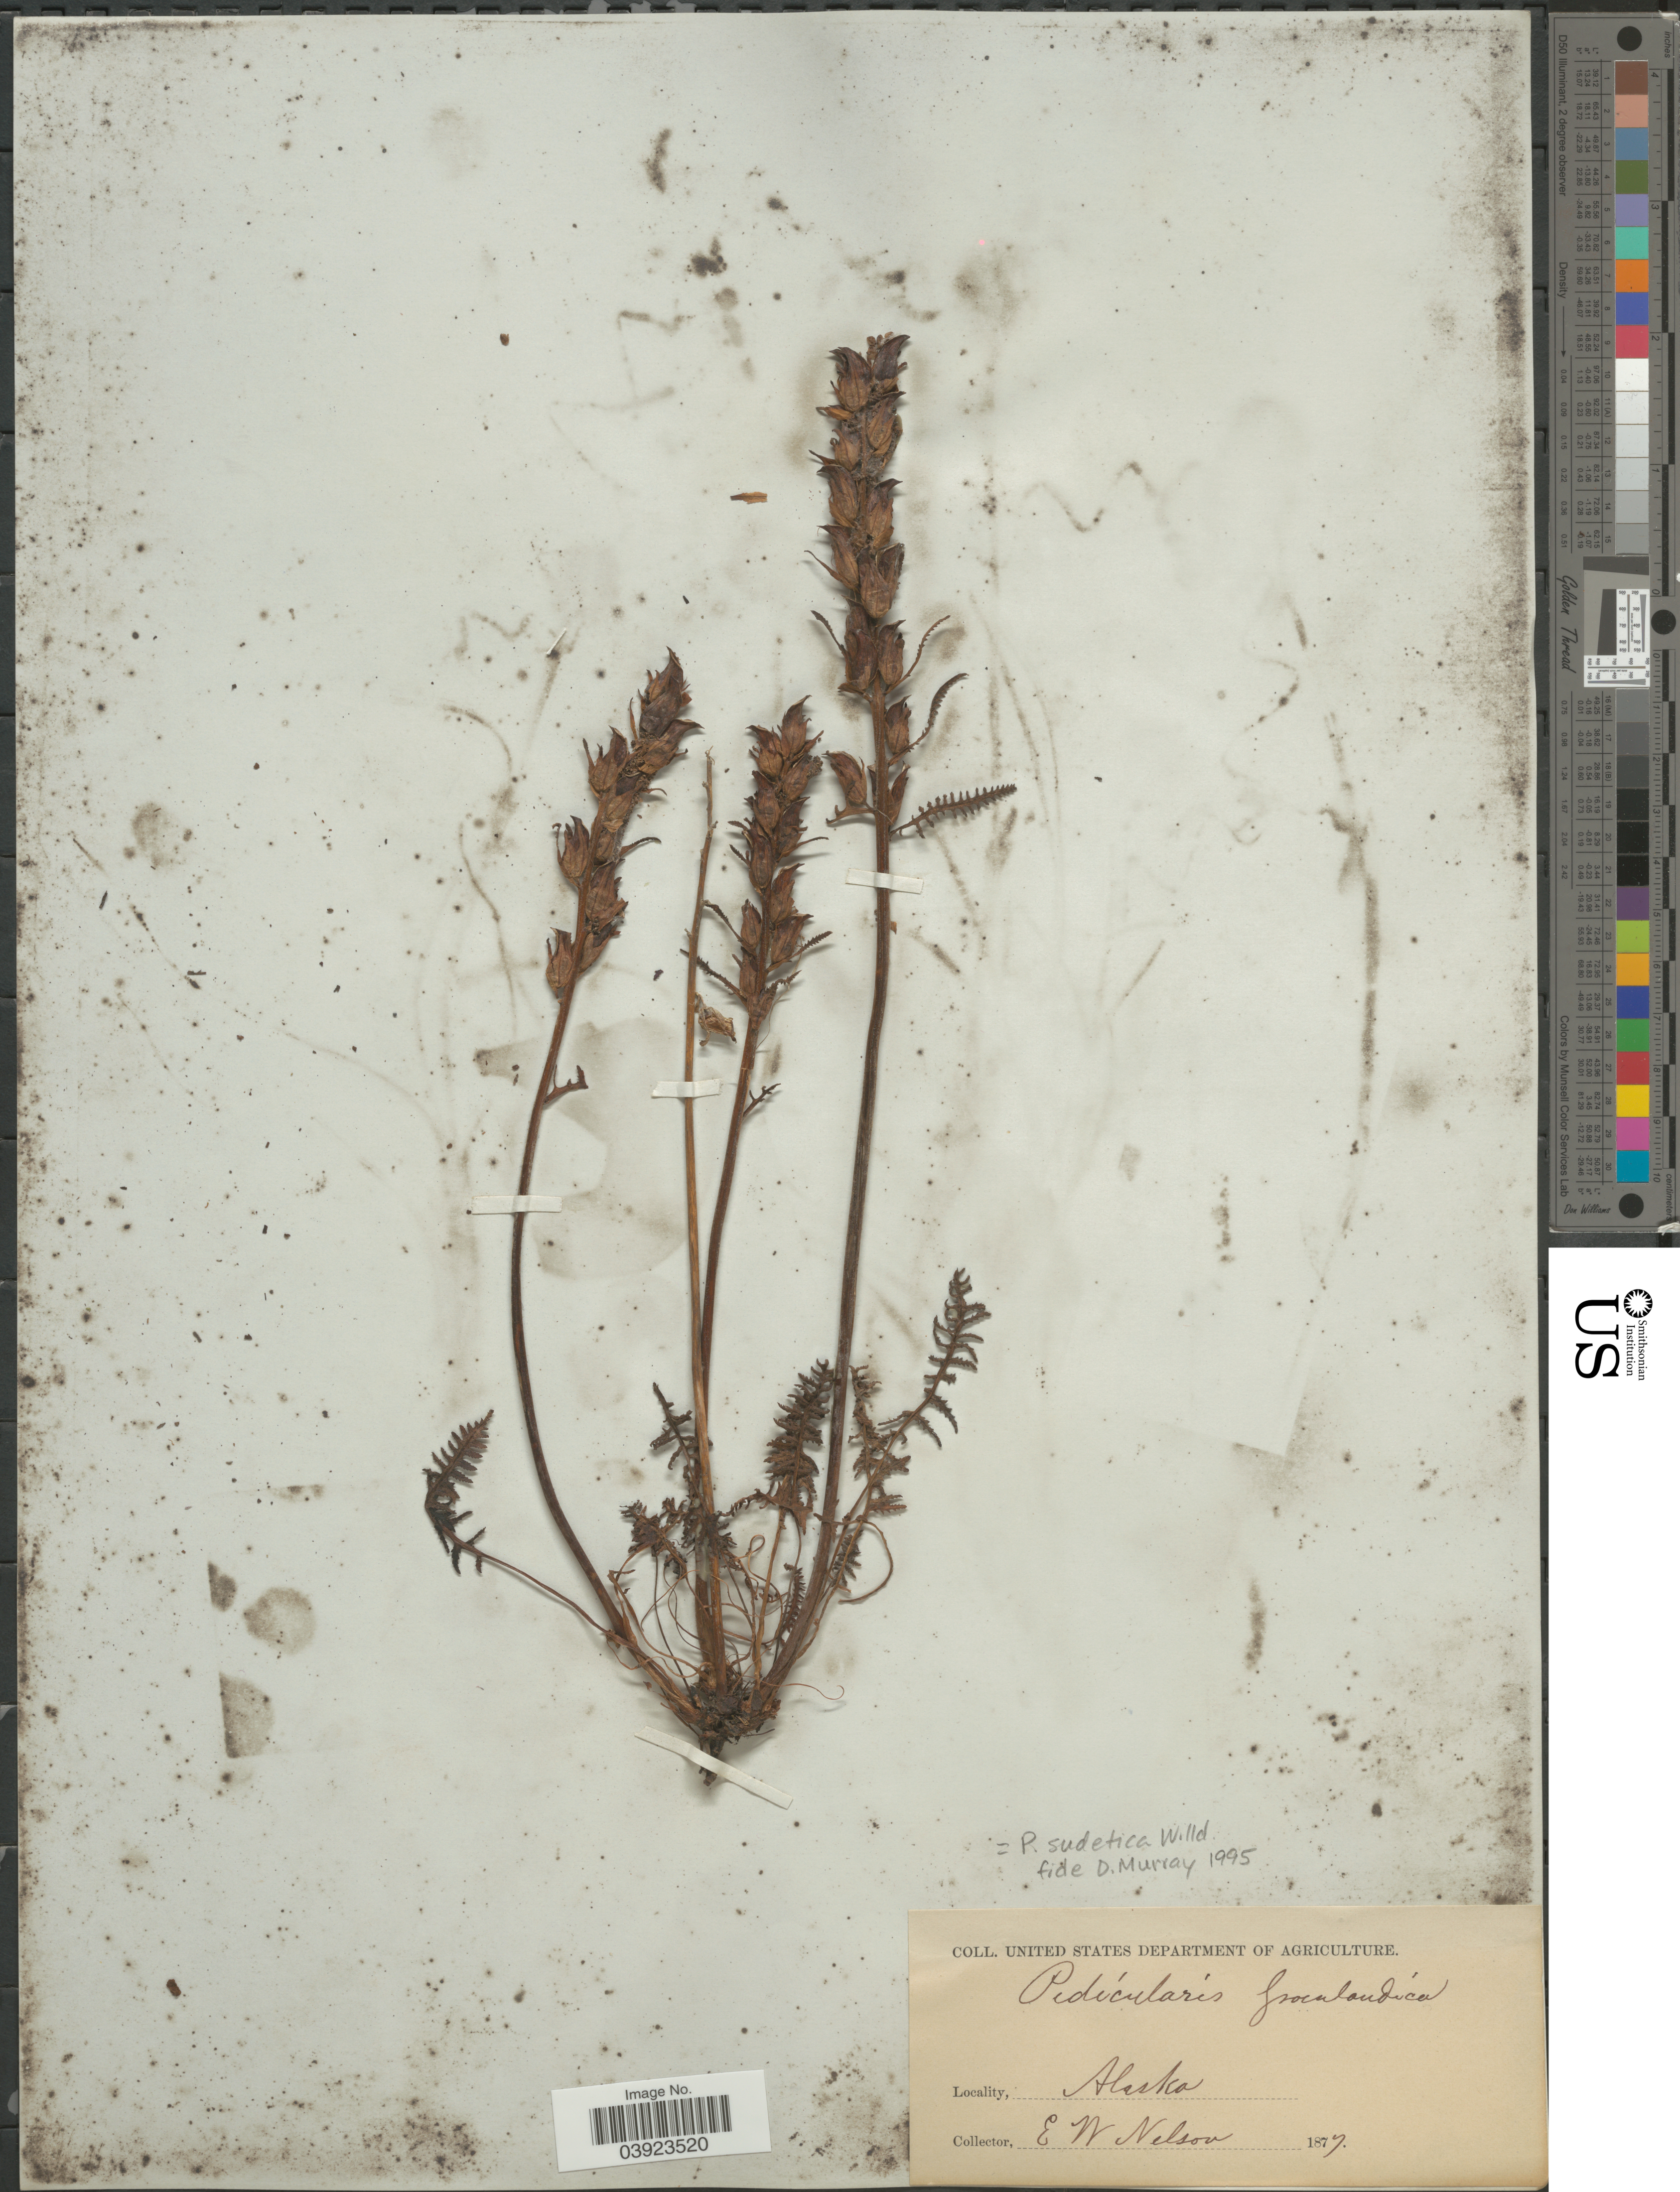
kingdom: Plantae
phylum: Tracheophyta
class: Magnoliopsida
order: Lamiales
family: Orobanchaceae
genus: Pedicularis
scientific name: Pedicularis sudetica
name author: Willd.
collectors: E. W. Nelson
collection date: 1877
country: United States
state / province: Alaska